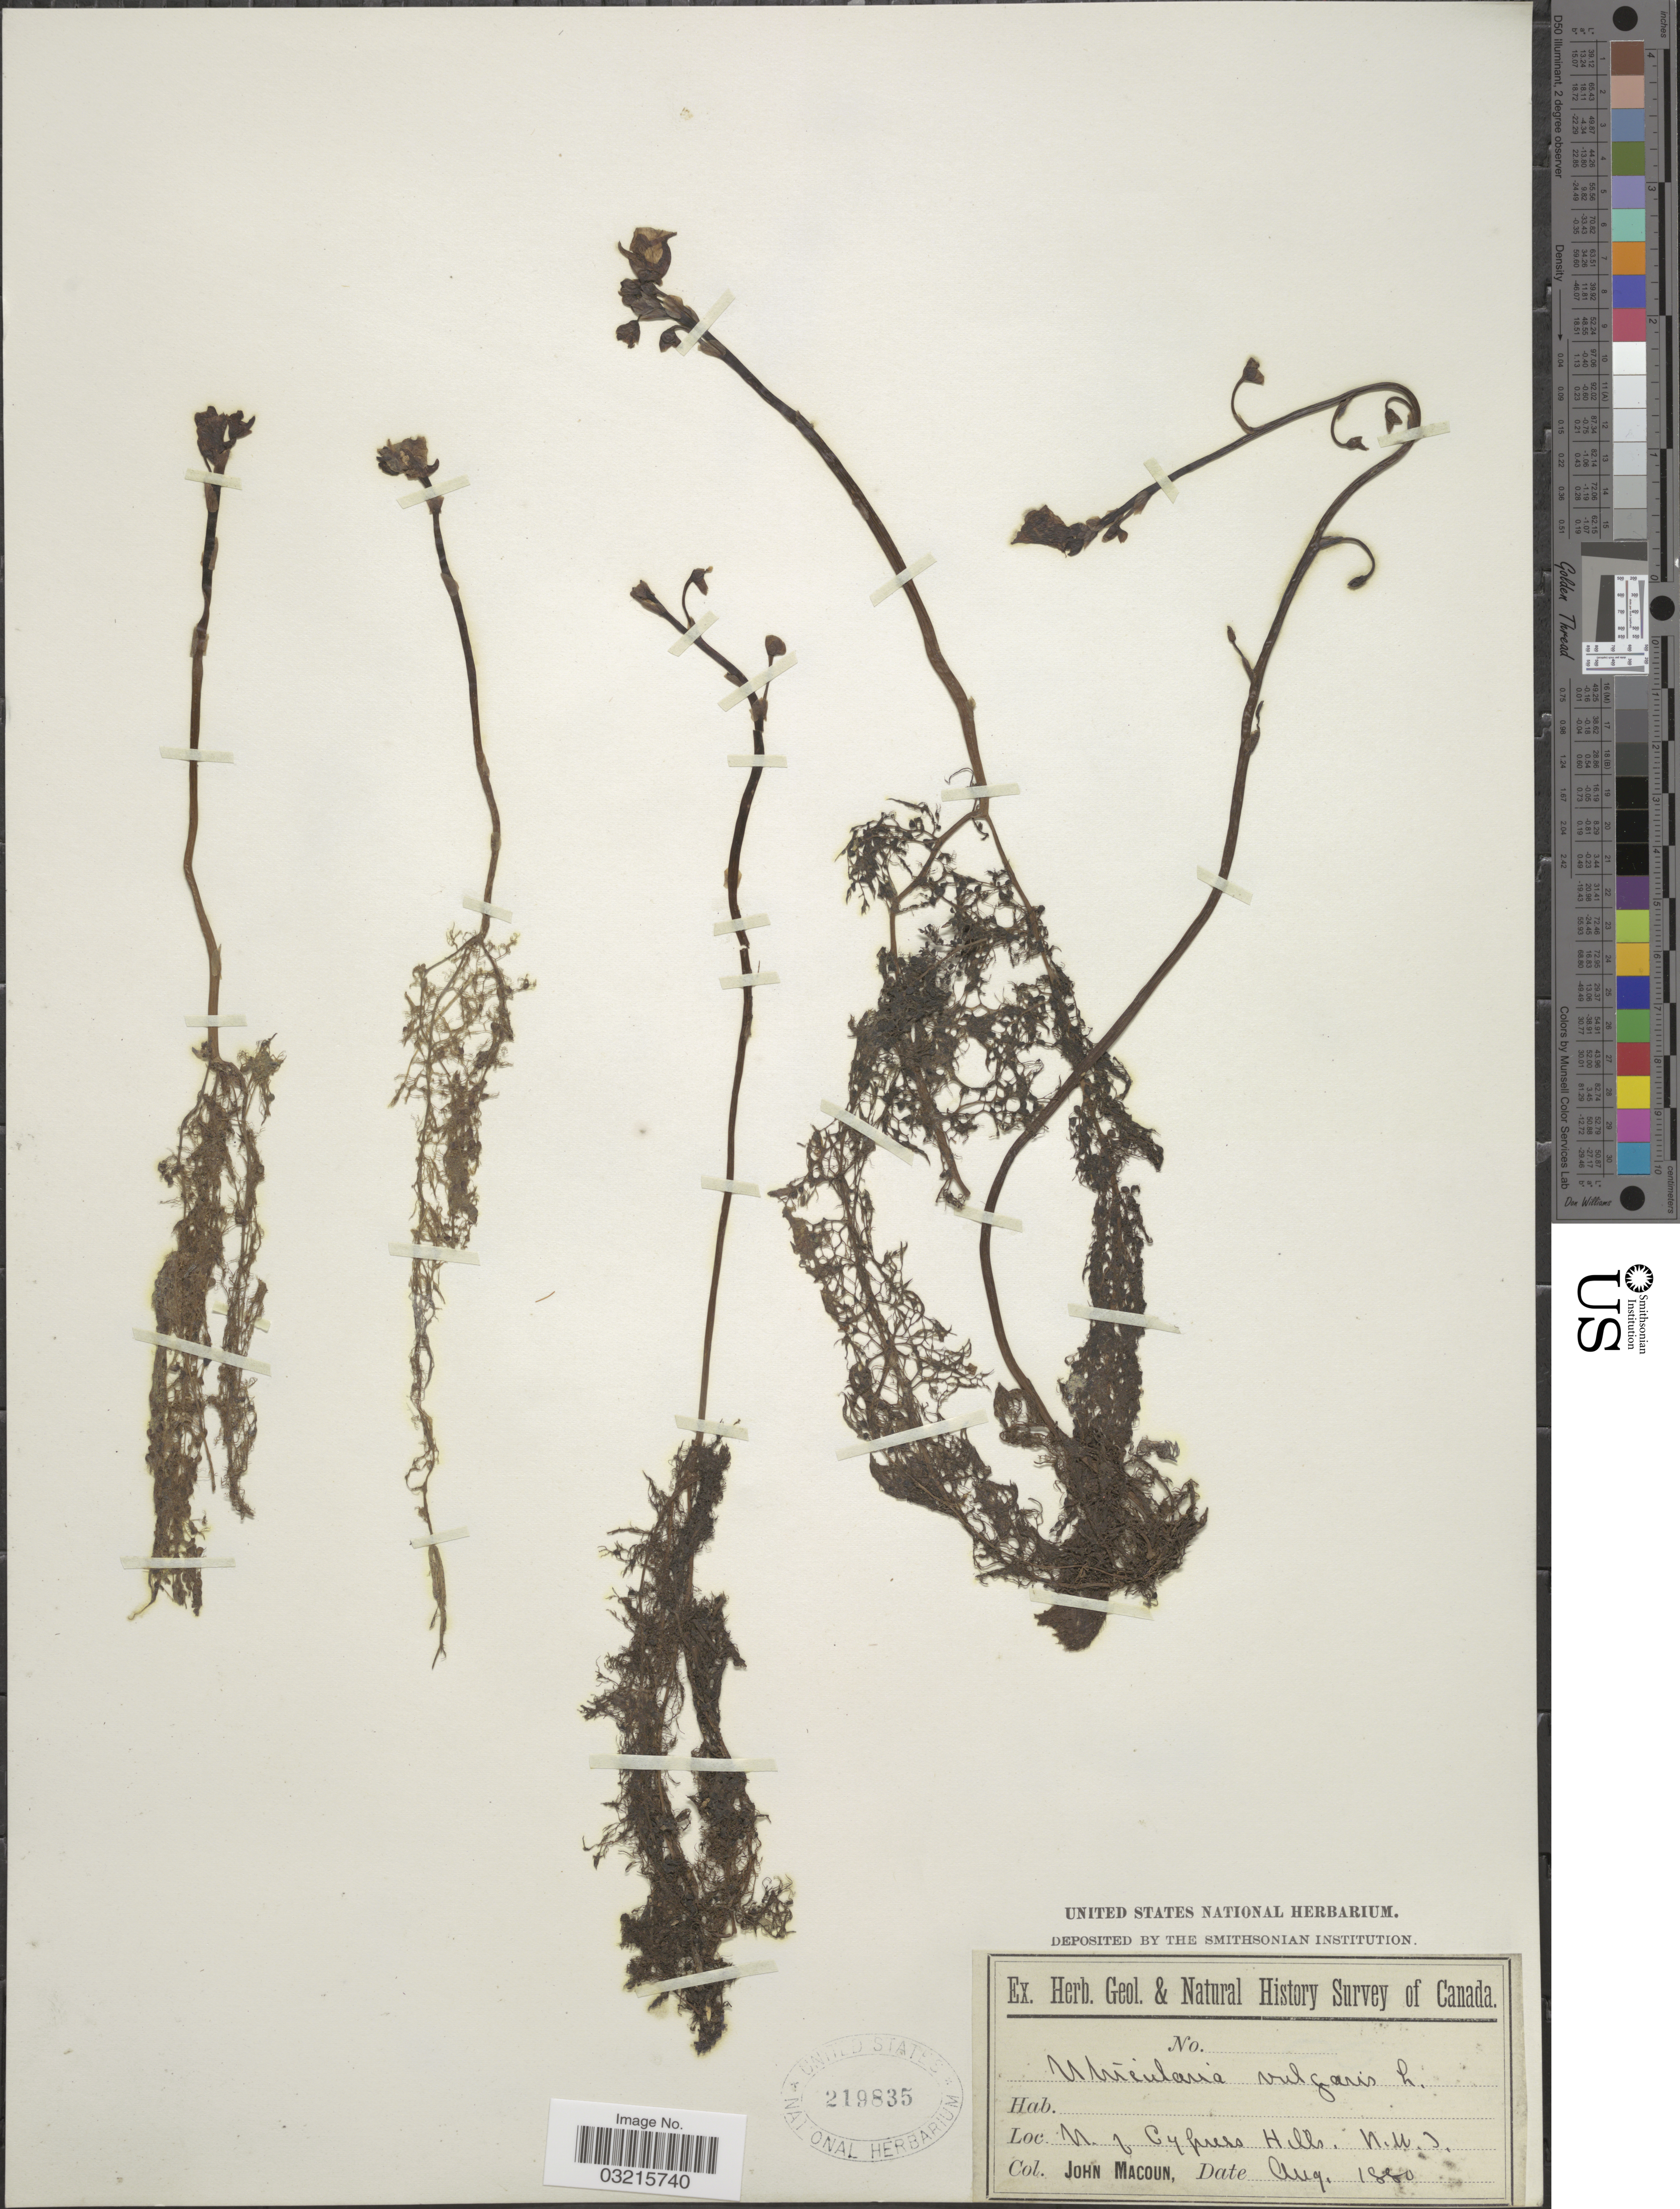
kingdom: Plantae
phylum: Tracheophyta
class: Magnoliopsida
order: Lamiales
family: Lentibulariaceae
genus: Utricularia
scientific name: Utricularia vulgaris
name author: L.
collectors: J. Macoun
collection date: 1880-08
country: Canada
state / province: Northwest Territories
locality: N. of Cypress Hills.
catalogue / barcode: US 219835